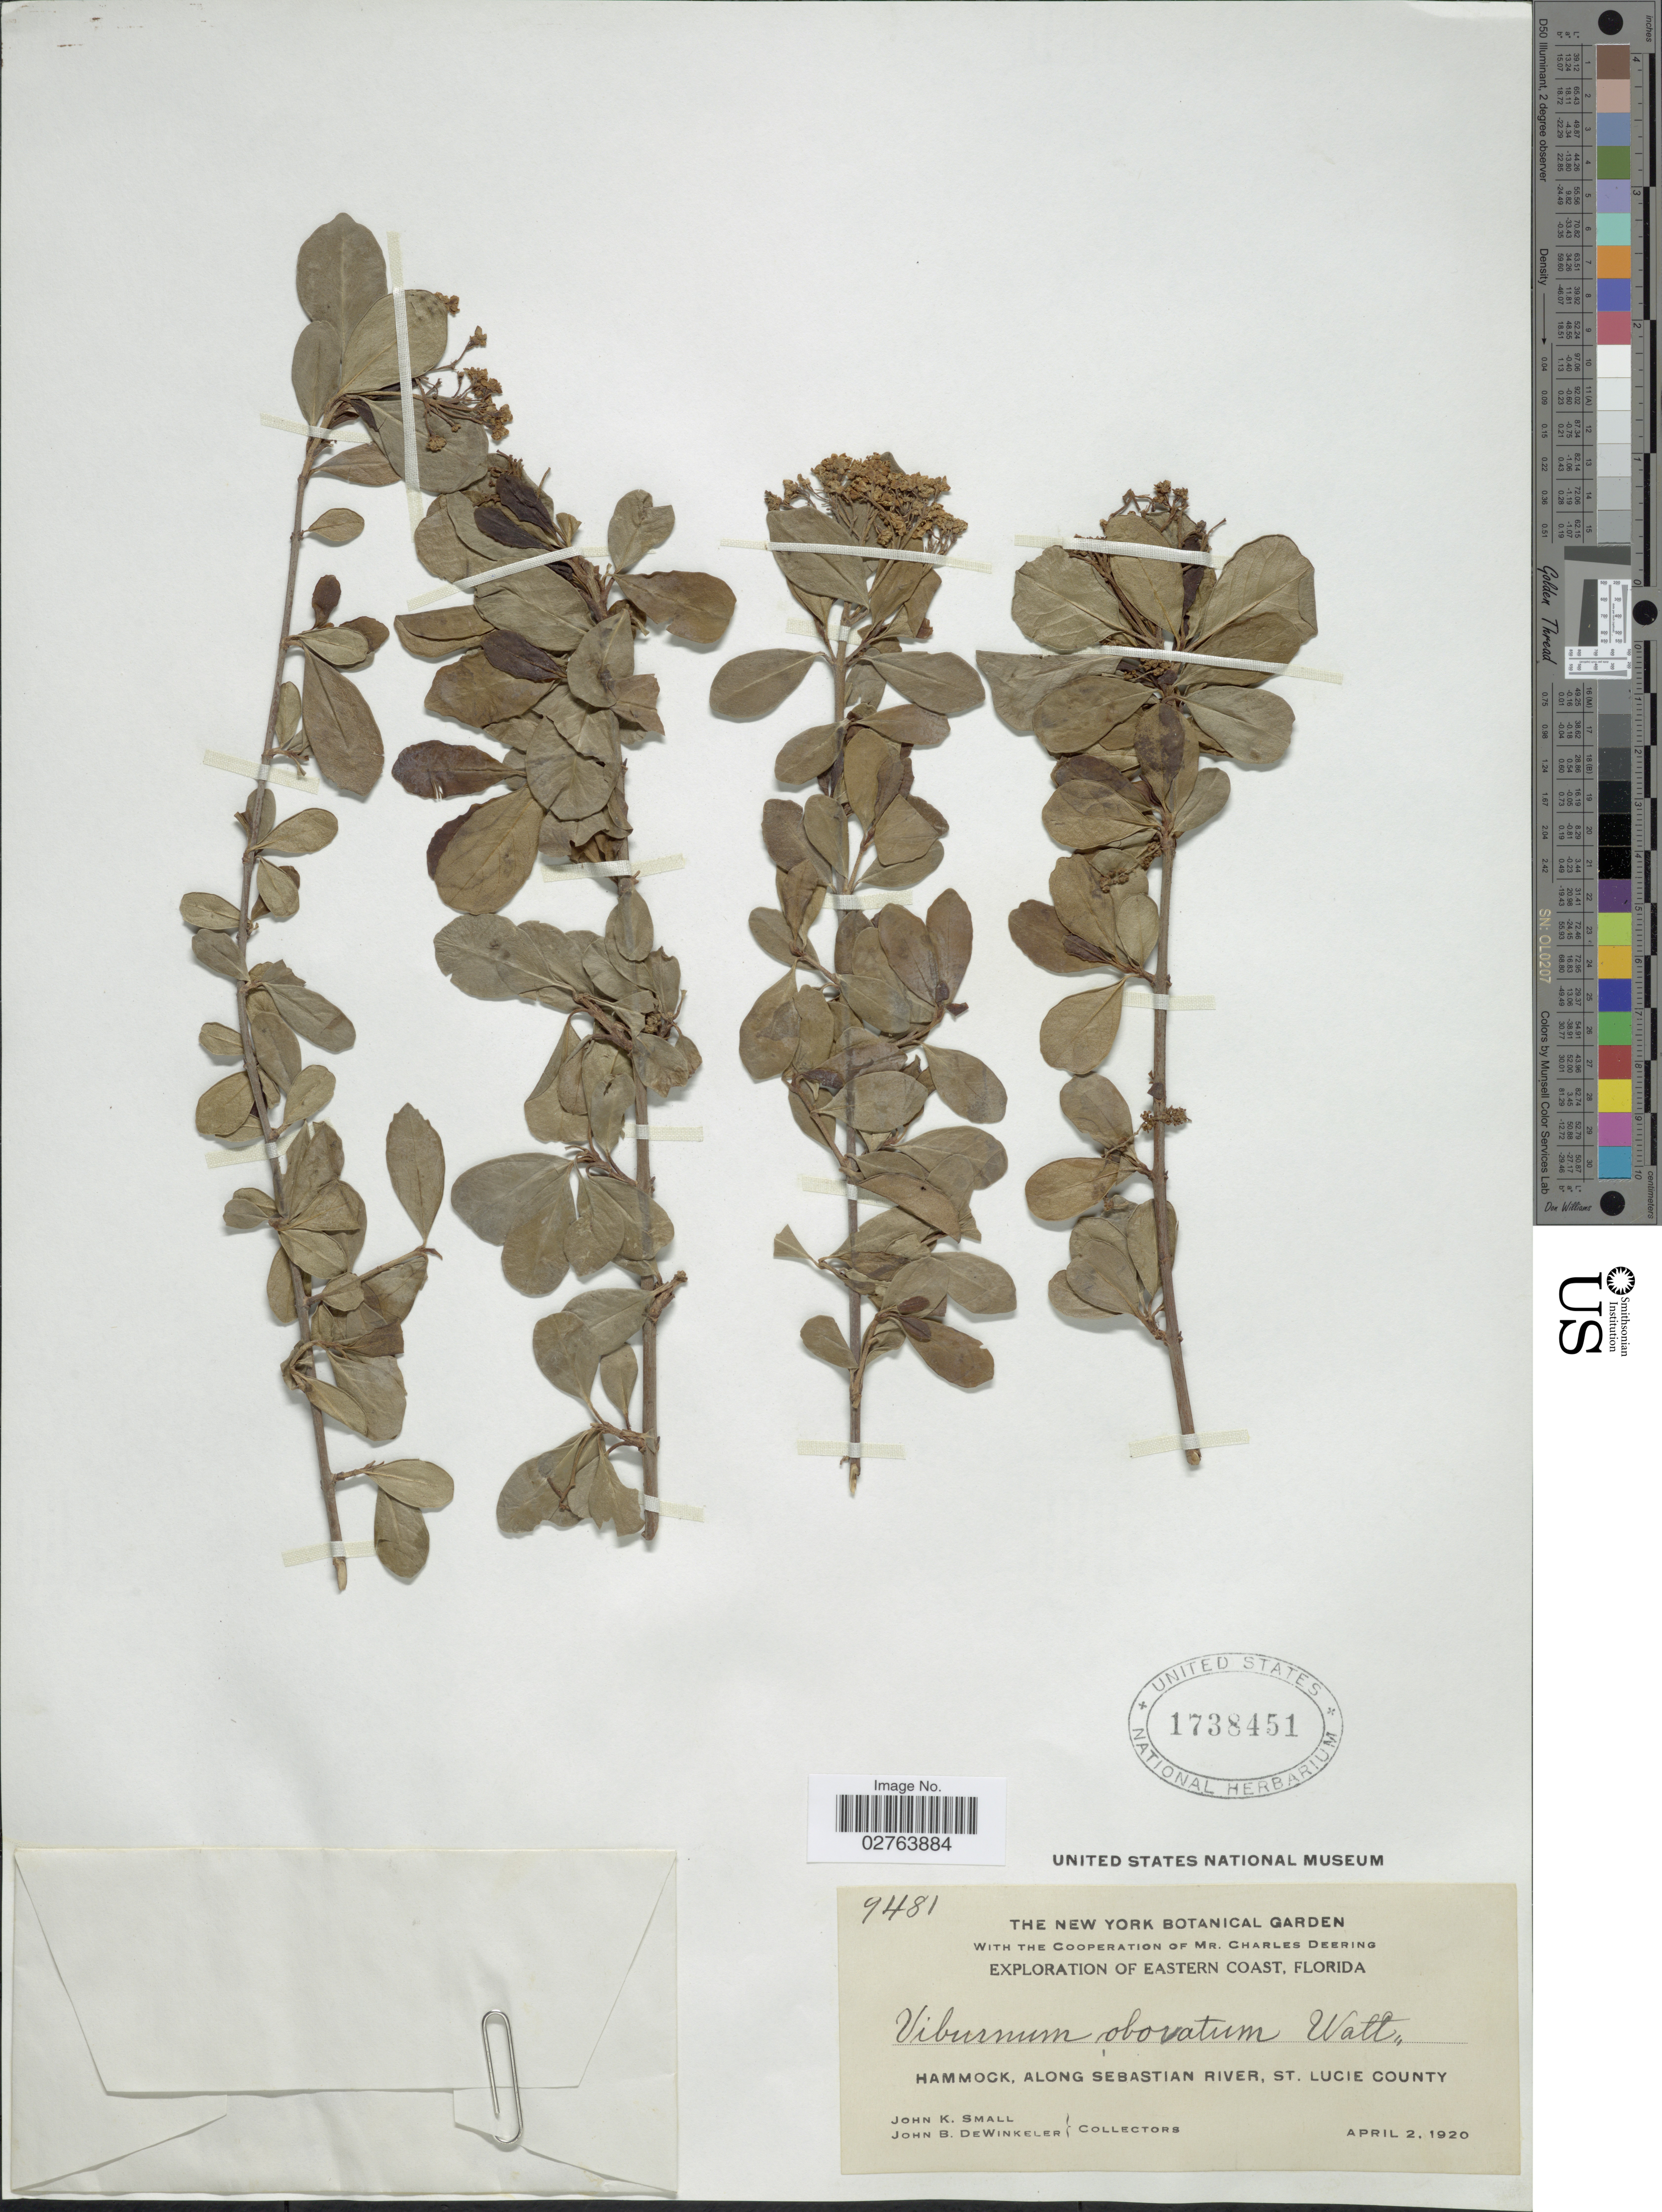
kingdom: Plantae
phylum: Tracheophyta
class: Magnoliopsida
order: Dipsacales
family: Viburnaceae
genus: Viburnum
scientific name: Viburnum obovatum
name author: Walter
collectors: J. K. Small & J. B. Dewinkeler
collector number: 9481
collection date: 1920-04-02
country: United States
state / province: Florida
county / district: St. Lucie Co.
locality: Eastern Coast. Hammock, along Sebastian River.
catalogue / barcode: US 1738451